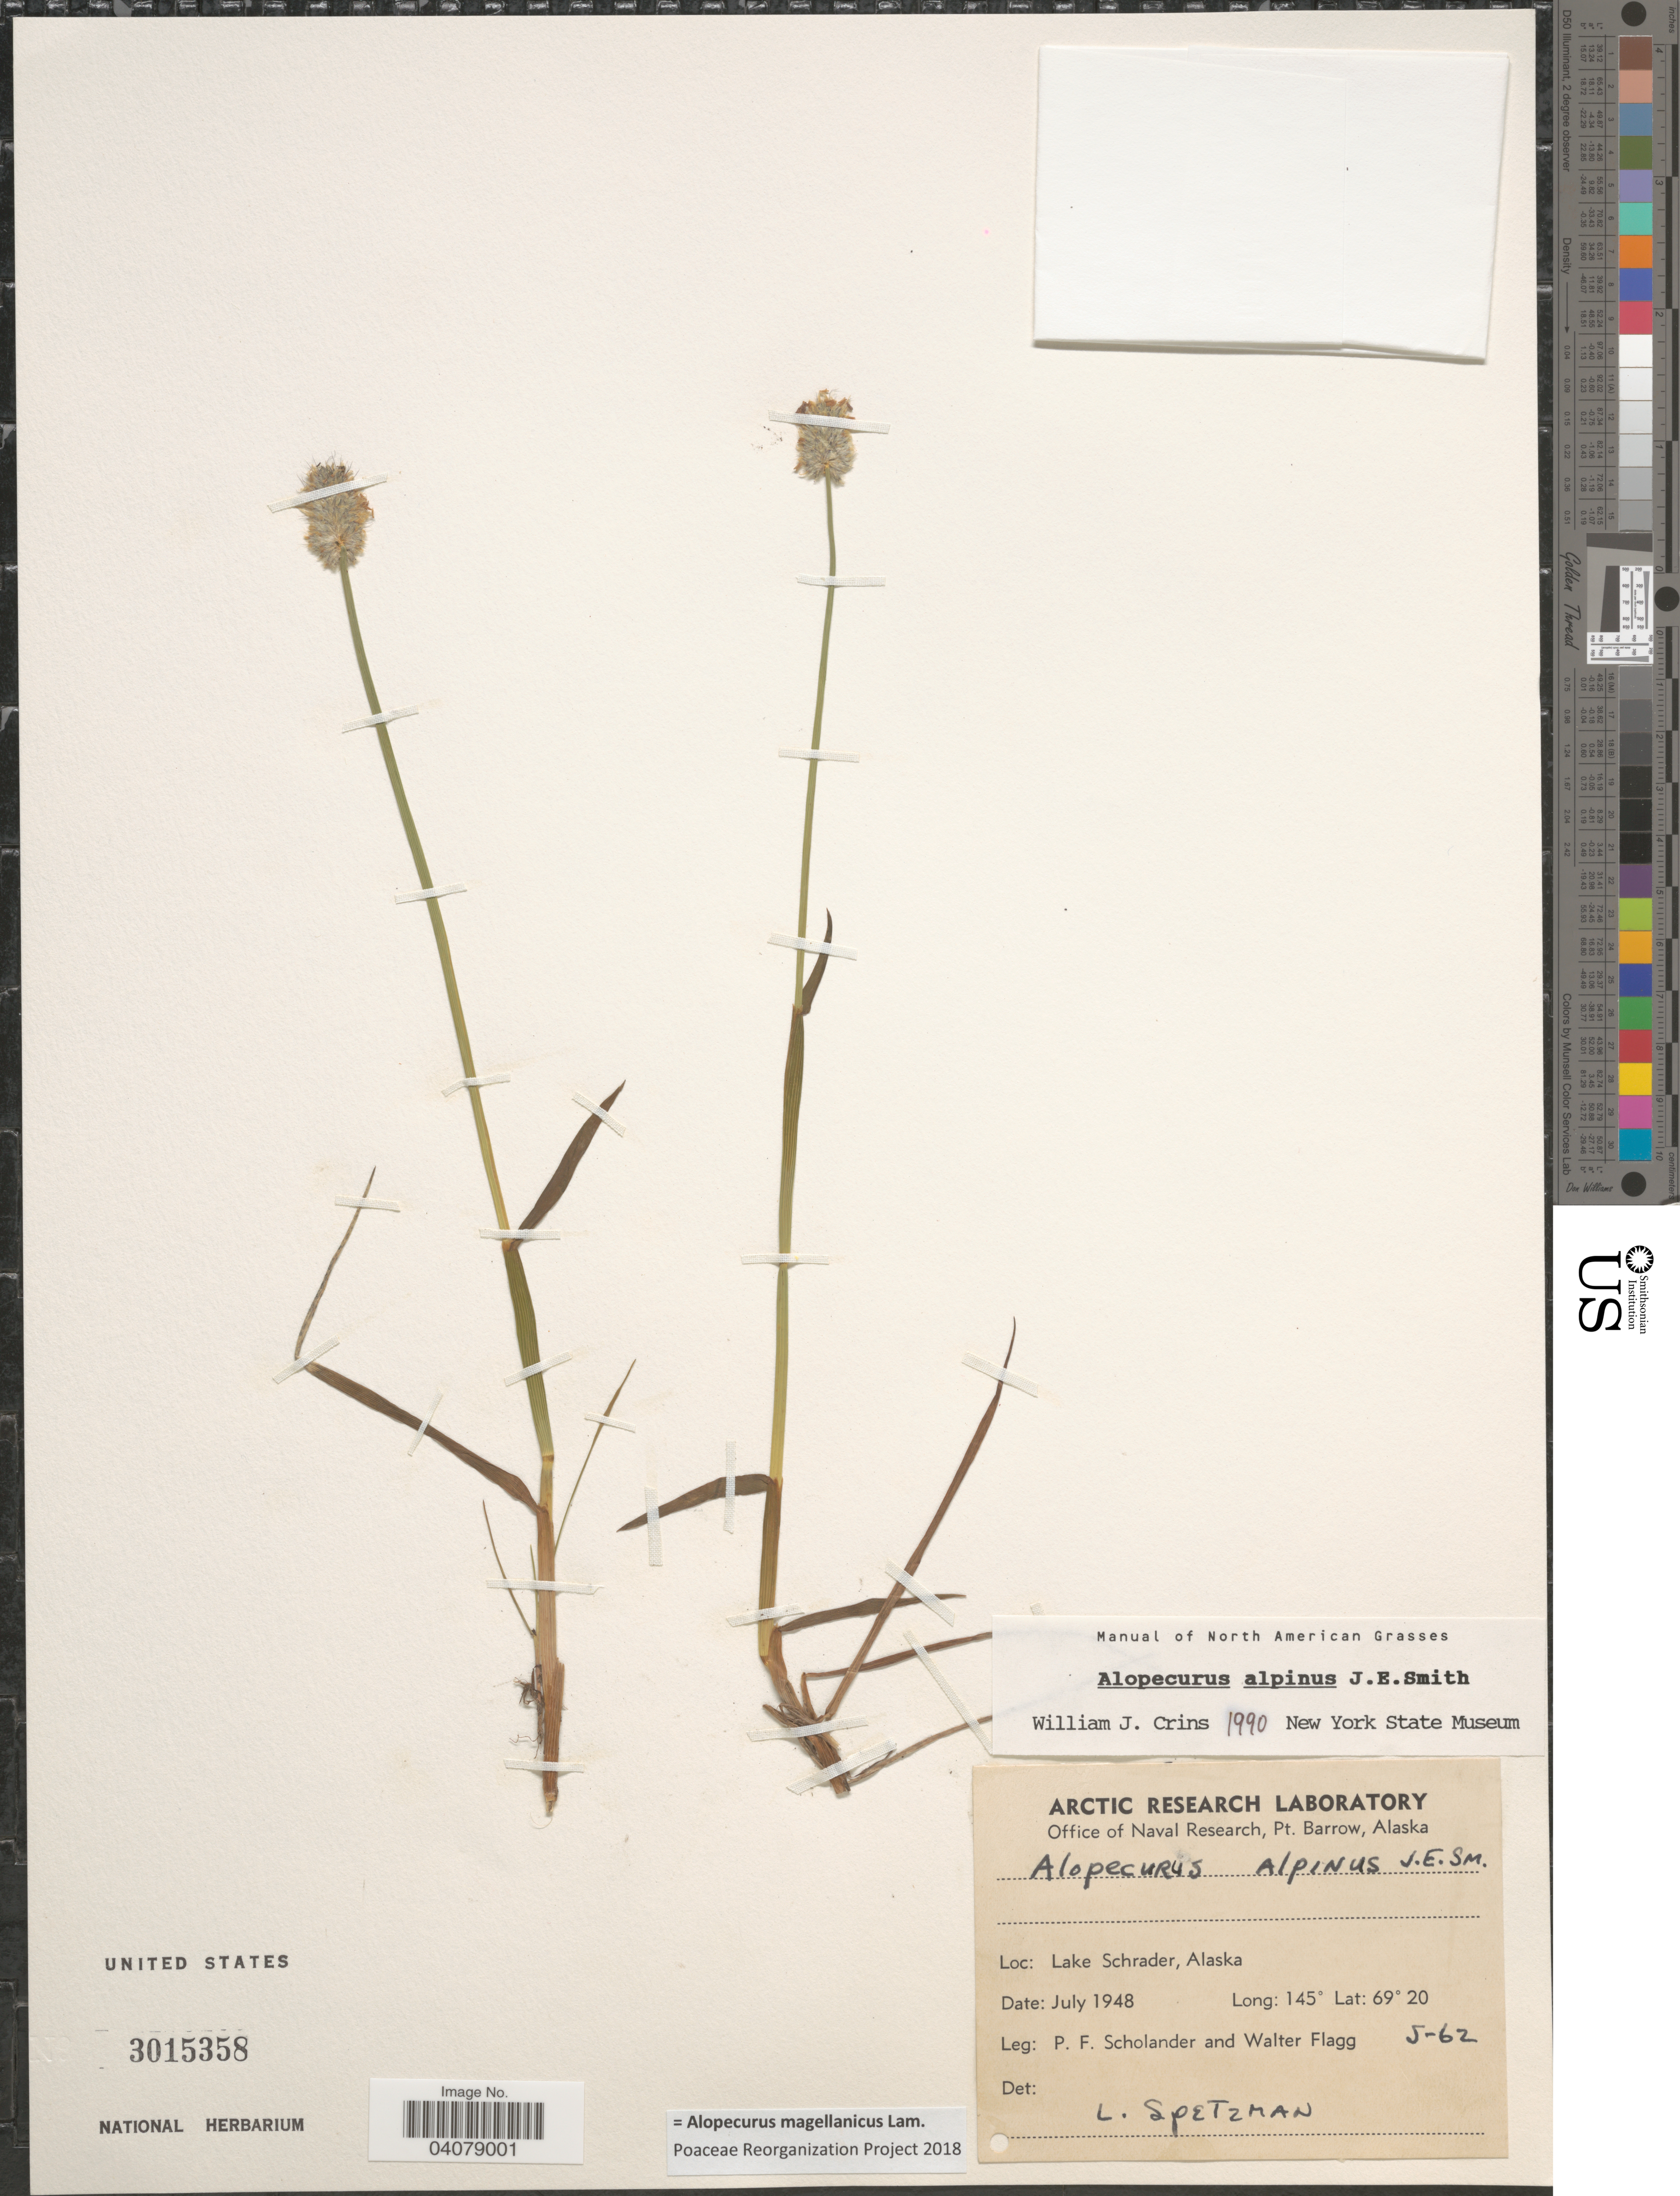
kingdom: Plantae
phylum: Tracheophyta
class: Liliopsida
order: Poales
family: Poaceae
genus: Alopecurus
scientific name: Alopecurus magellanicus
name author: Lam.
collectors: P. Scholander & W. Flagg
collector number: S-62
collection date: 1948-07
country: United States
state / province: Alaska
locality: Lake Schrader.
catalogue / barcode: US 3015358